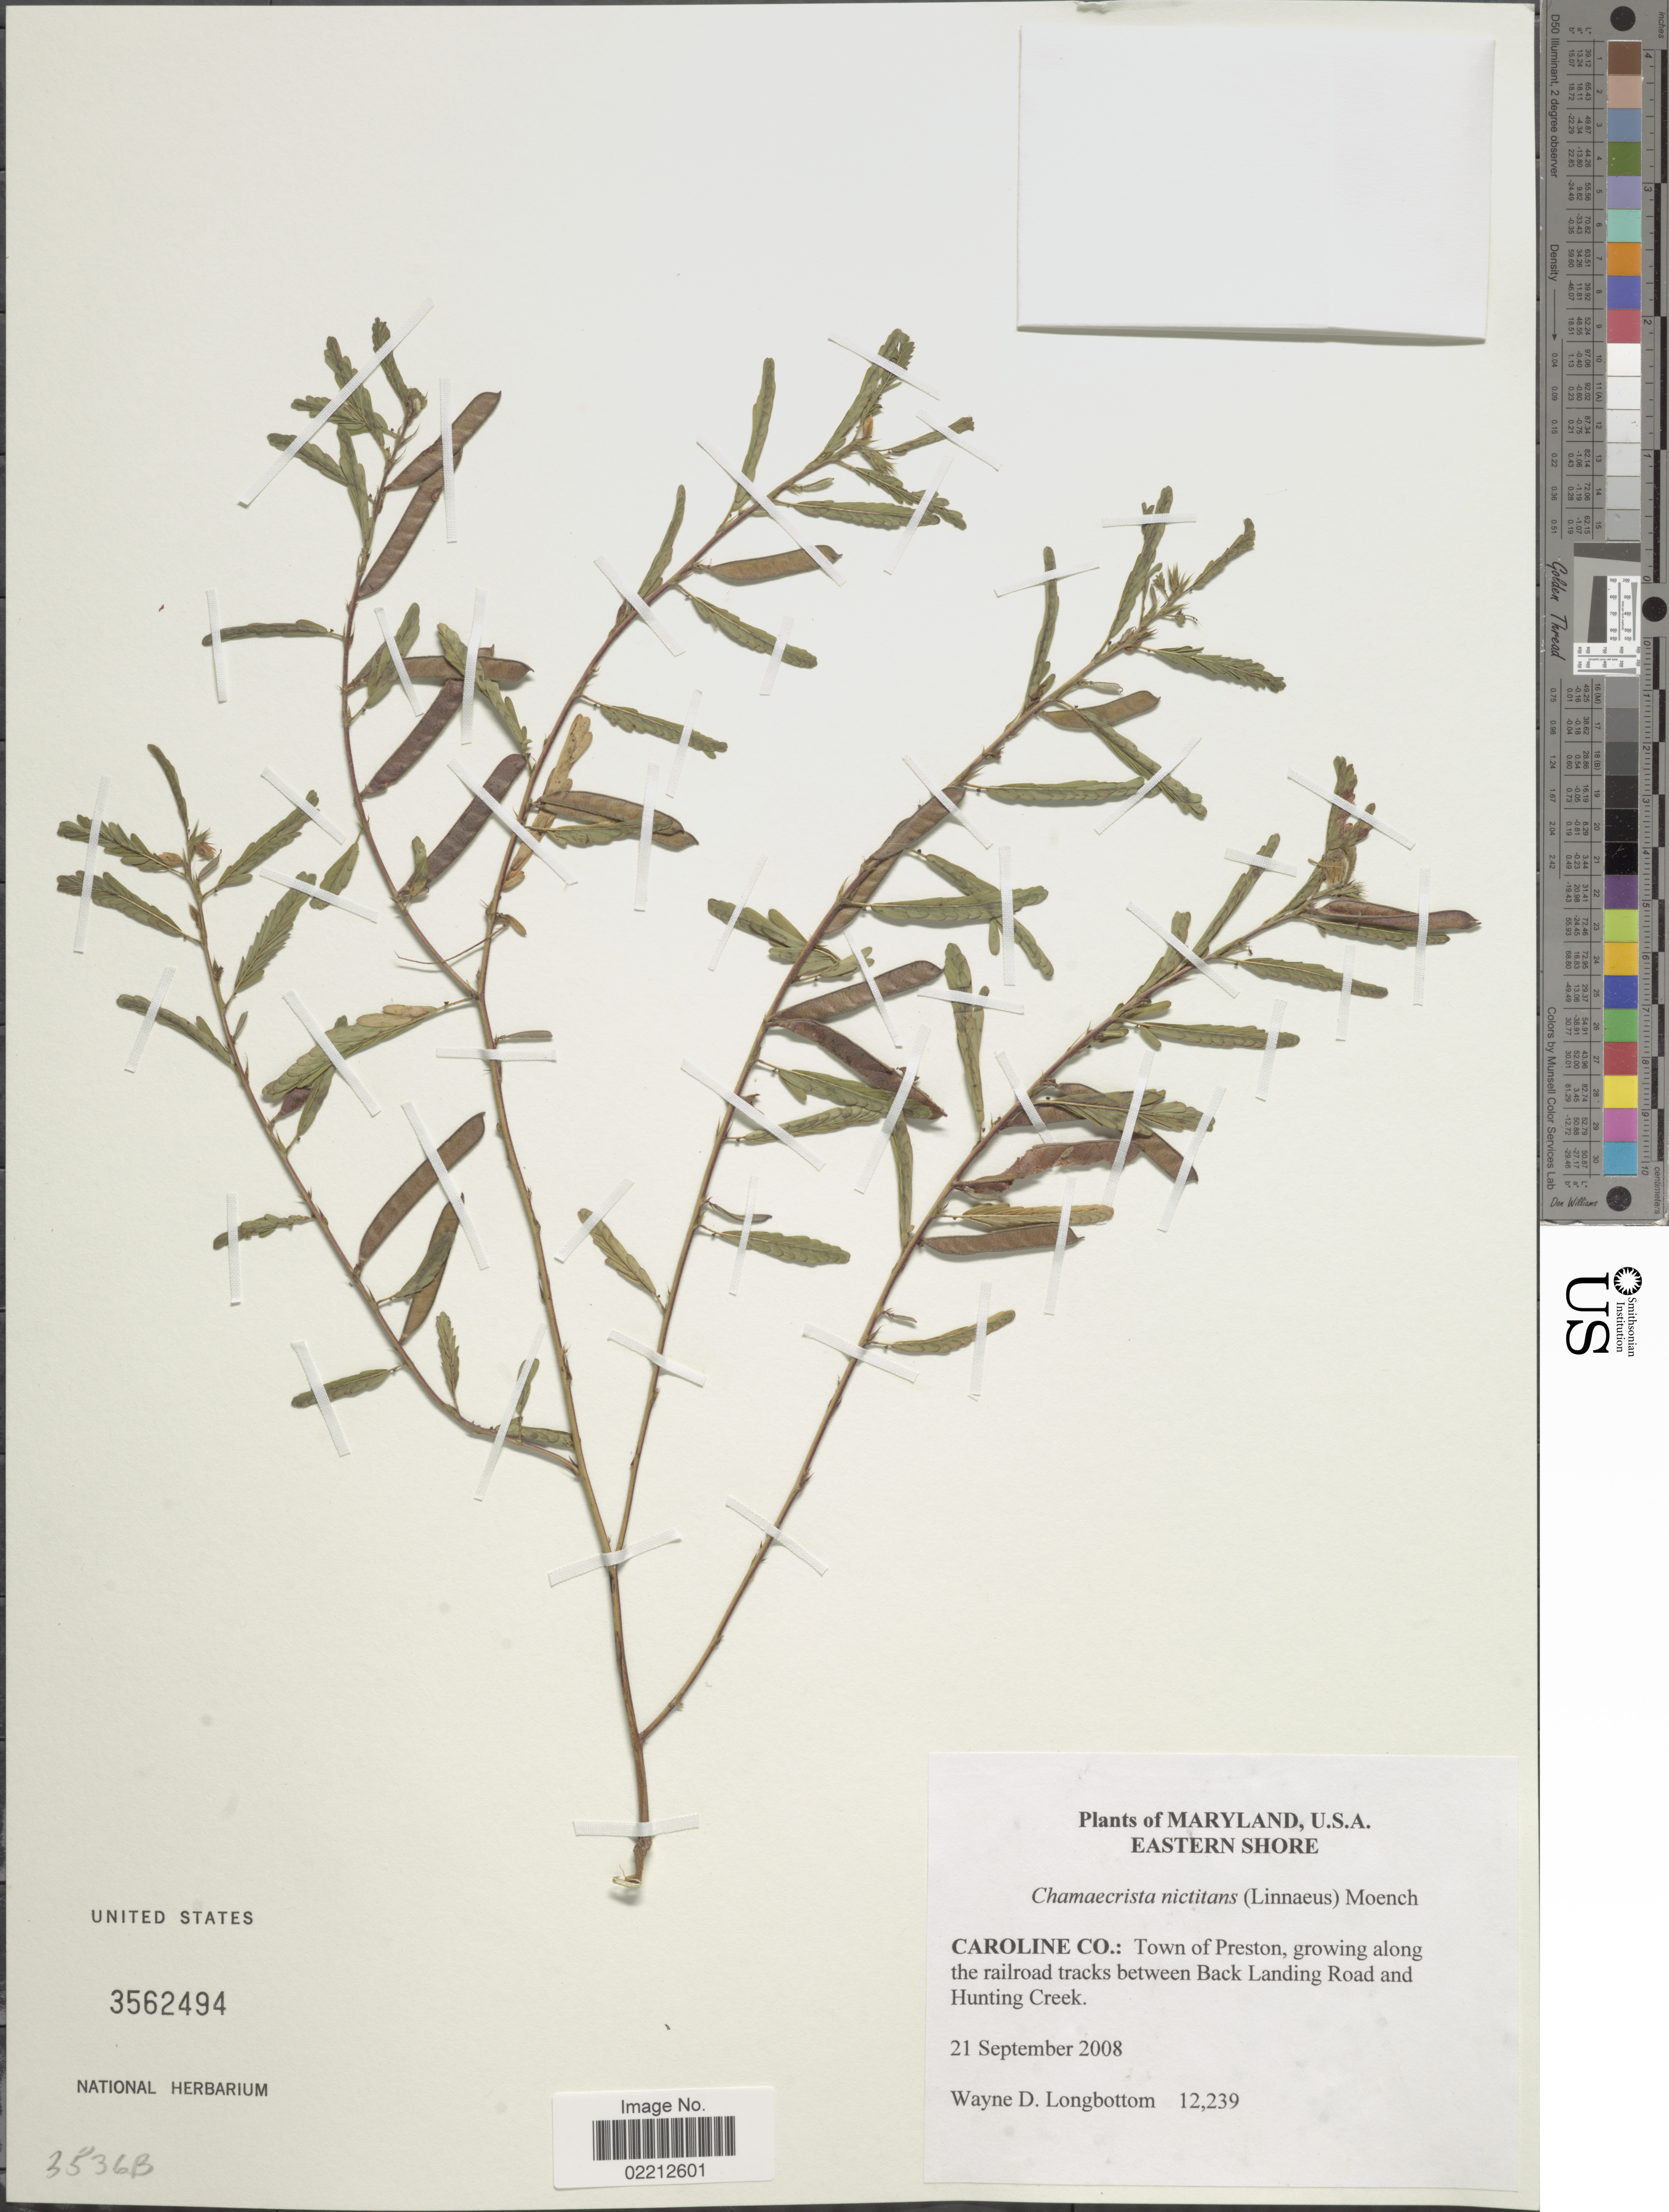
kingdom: Plantae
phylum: Tracheophyta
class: Magnoliopsida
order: Fabales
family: Fabaceae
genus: Chamaecrista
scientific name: Chamaecrista nictitans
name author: (L.) Moench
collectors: W. D. Longbottom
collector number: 12239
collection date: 2008-09-21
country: United States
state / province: Maryland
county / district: Caroline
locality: Eastern shore, Caroline Co.: Town of Preston, growing along the railroads tracks between Back Landing Road and Hunting Creek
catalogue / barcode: US 3562494